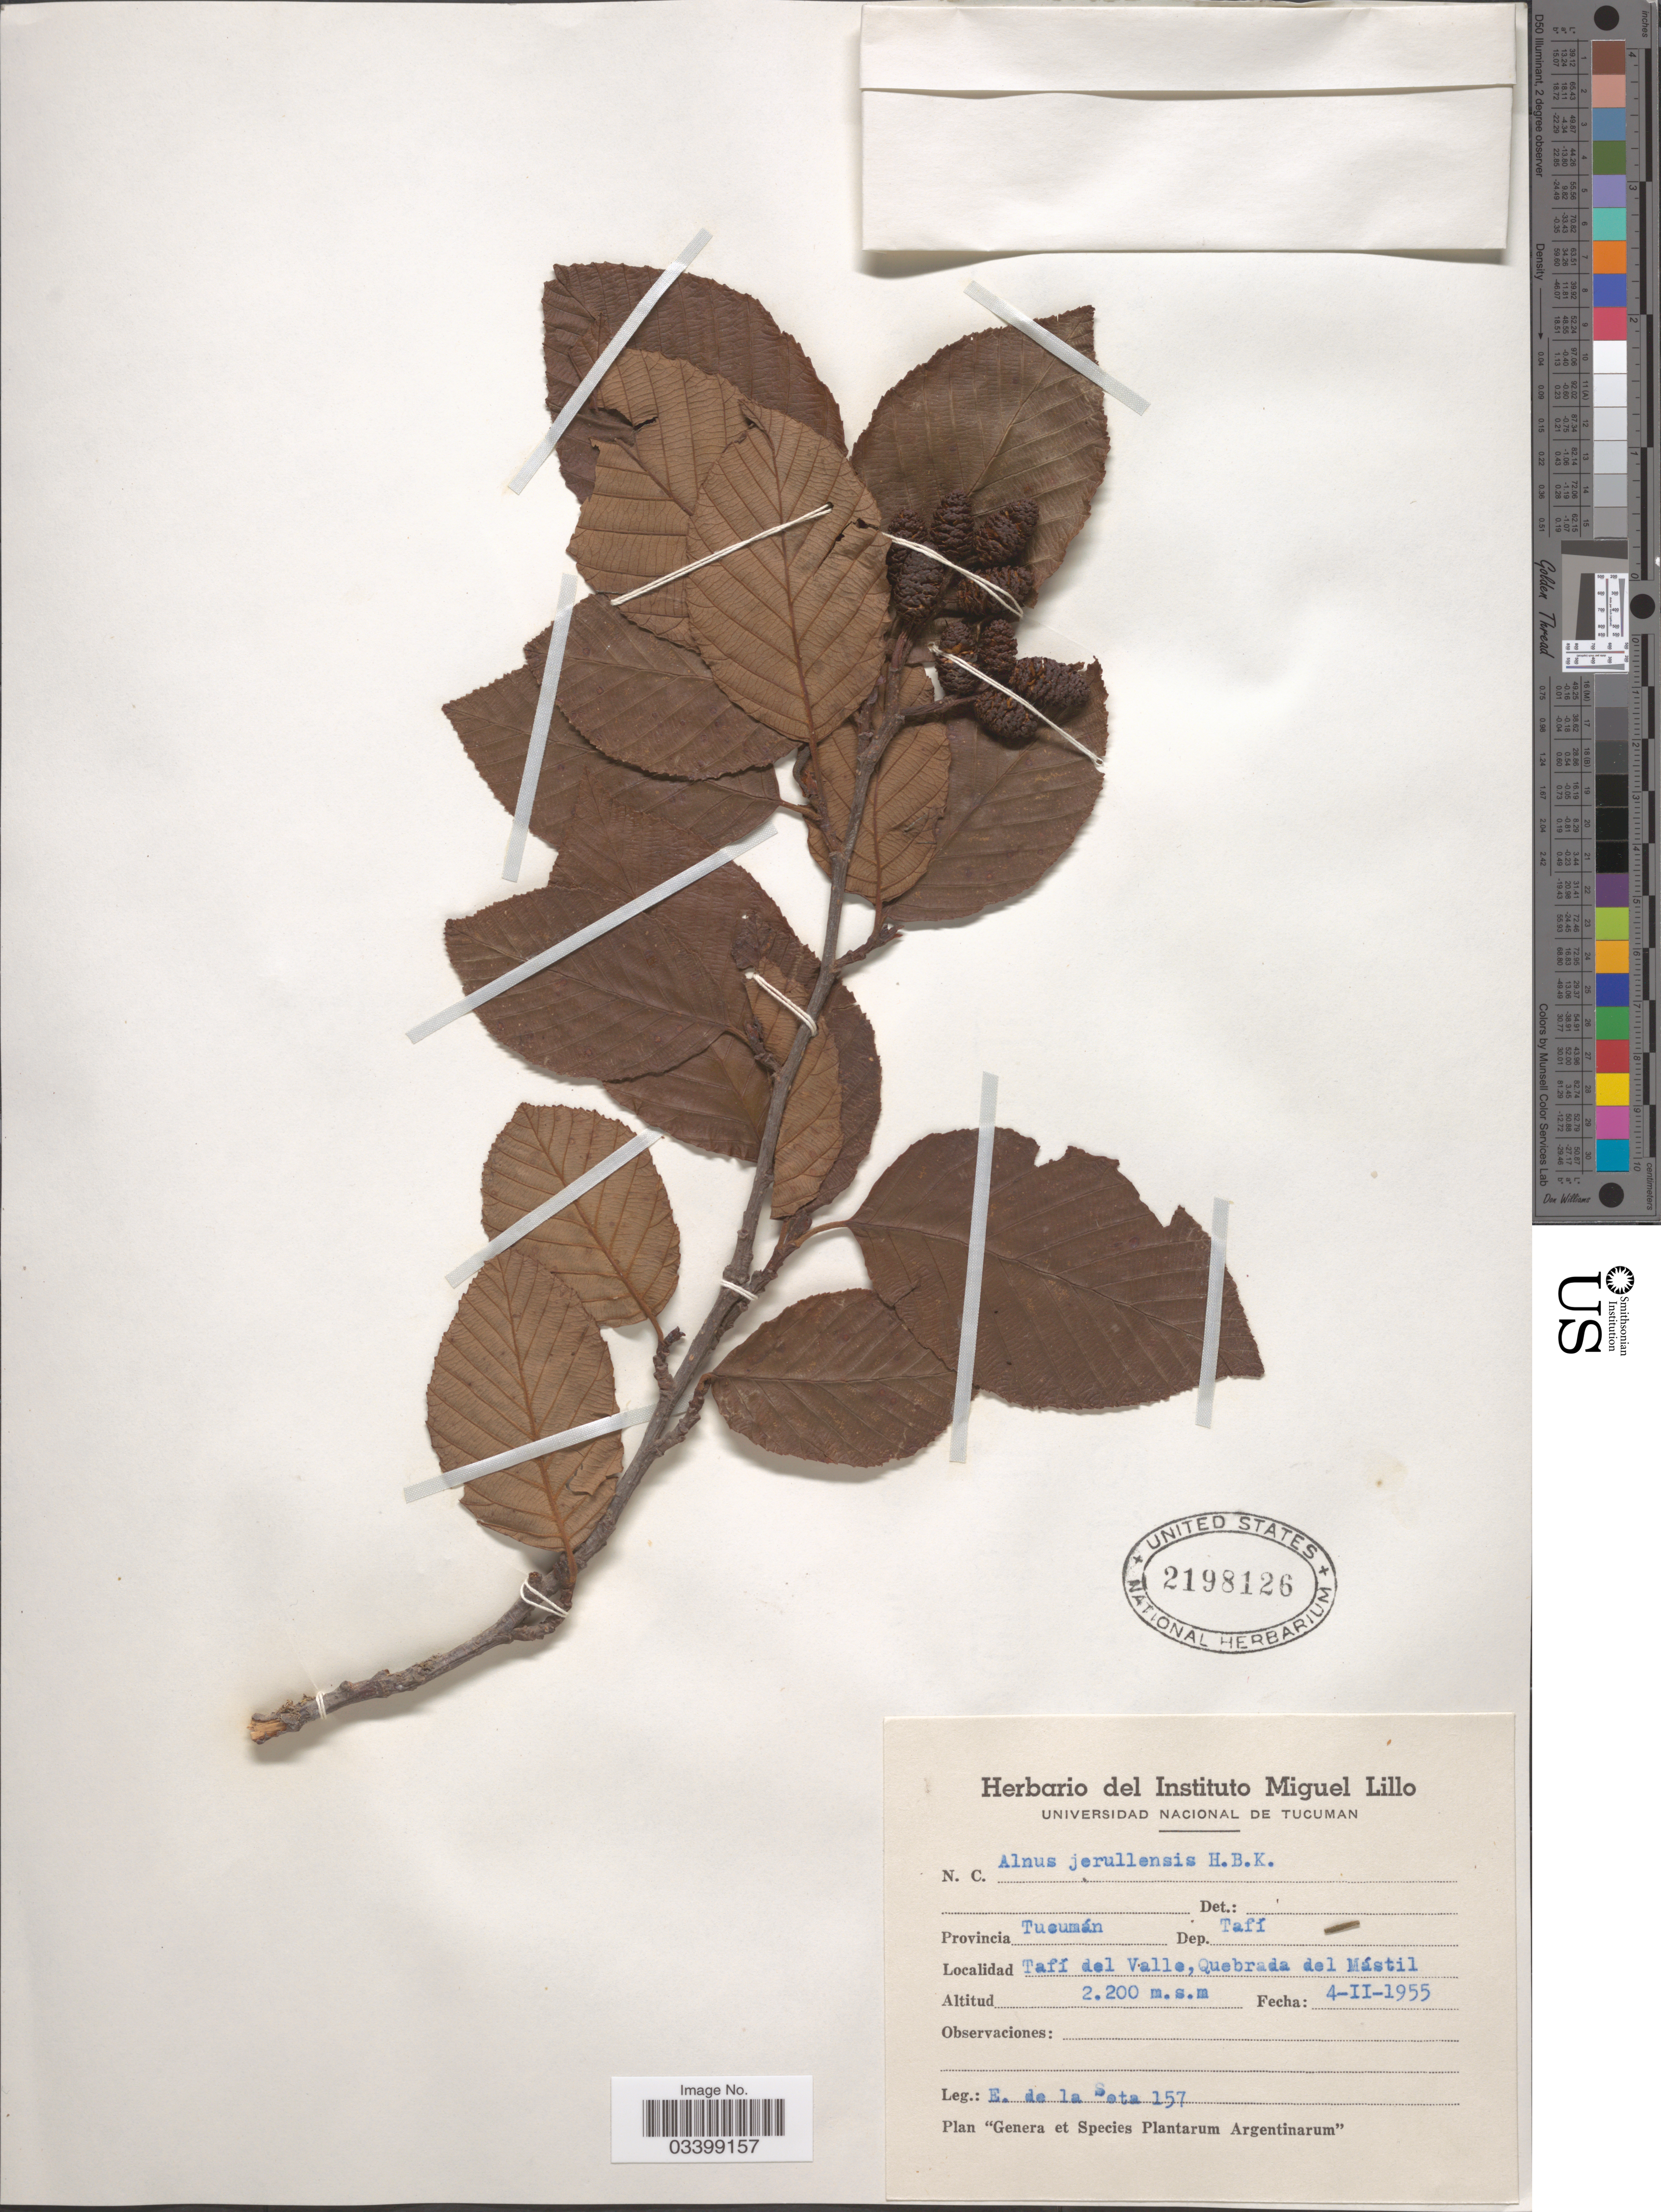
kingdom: Plantae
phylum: Tracheophyta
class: Magnoliopsida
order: Fagales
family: Betulaceae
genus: Alnus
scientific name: Alnus acuminata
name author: Kunth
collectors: E. R. de la Sota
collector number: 157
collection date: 1955-02-04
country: Argentina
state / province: Tucuman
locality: Dep Tafí. Tafí del Valle, Quebrada del Mástil.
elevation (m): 2200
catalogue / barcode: US 2198126